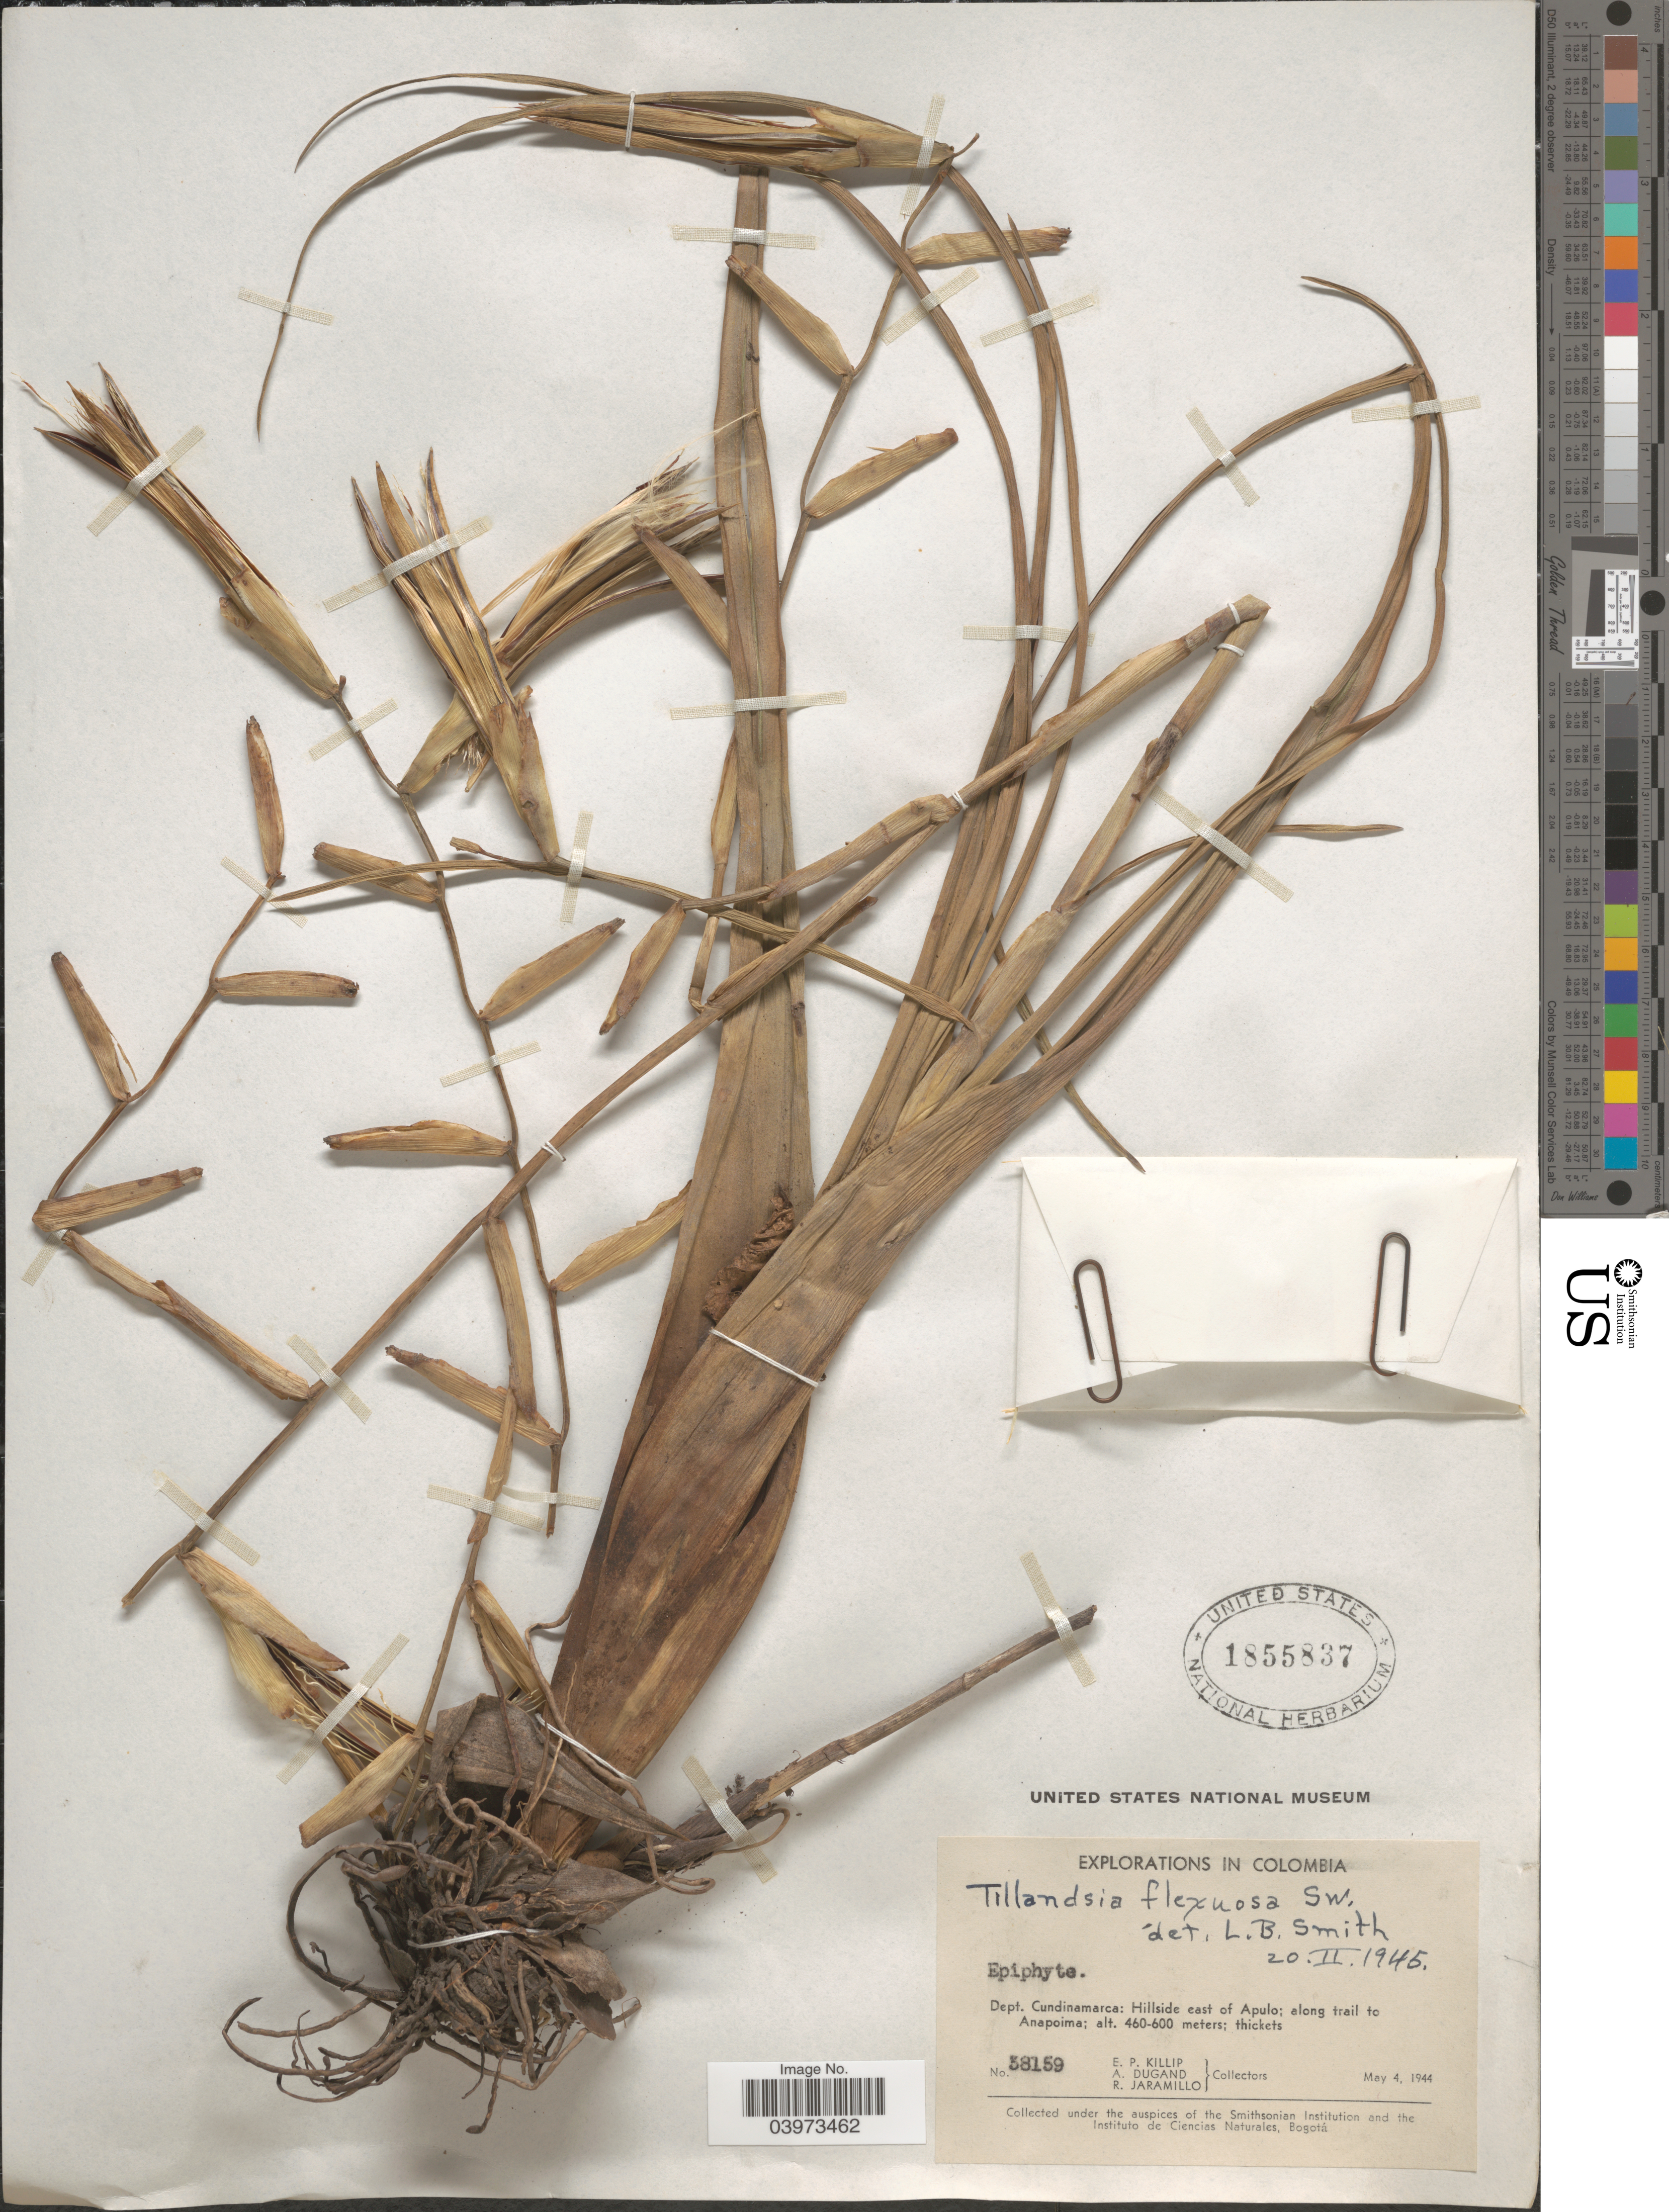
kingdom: Plantae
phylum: Tracheophyta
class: Liliopsida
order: Poales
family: Bromeliaceae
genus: Tillandsia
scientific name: Tillandsia flexuosa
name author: Sw.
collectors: E. P. Killip, A. Dugand & R. Jaramillo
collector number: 38159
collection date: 1944-05-04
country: Colombia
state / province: Cundinamarca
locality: Explorations In Colombia. Dept. Cundinamarca: Hillside east of Apulo; along trail to Anapoima.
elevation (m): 460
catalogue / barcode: US 1855837